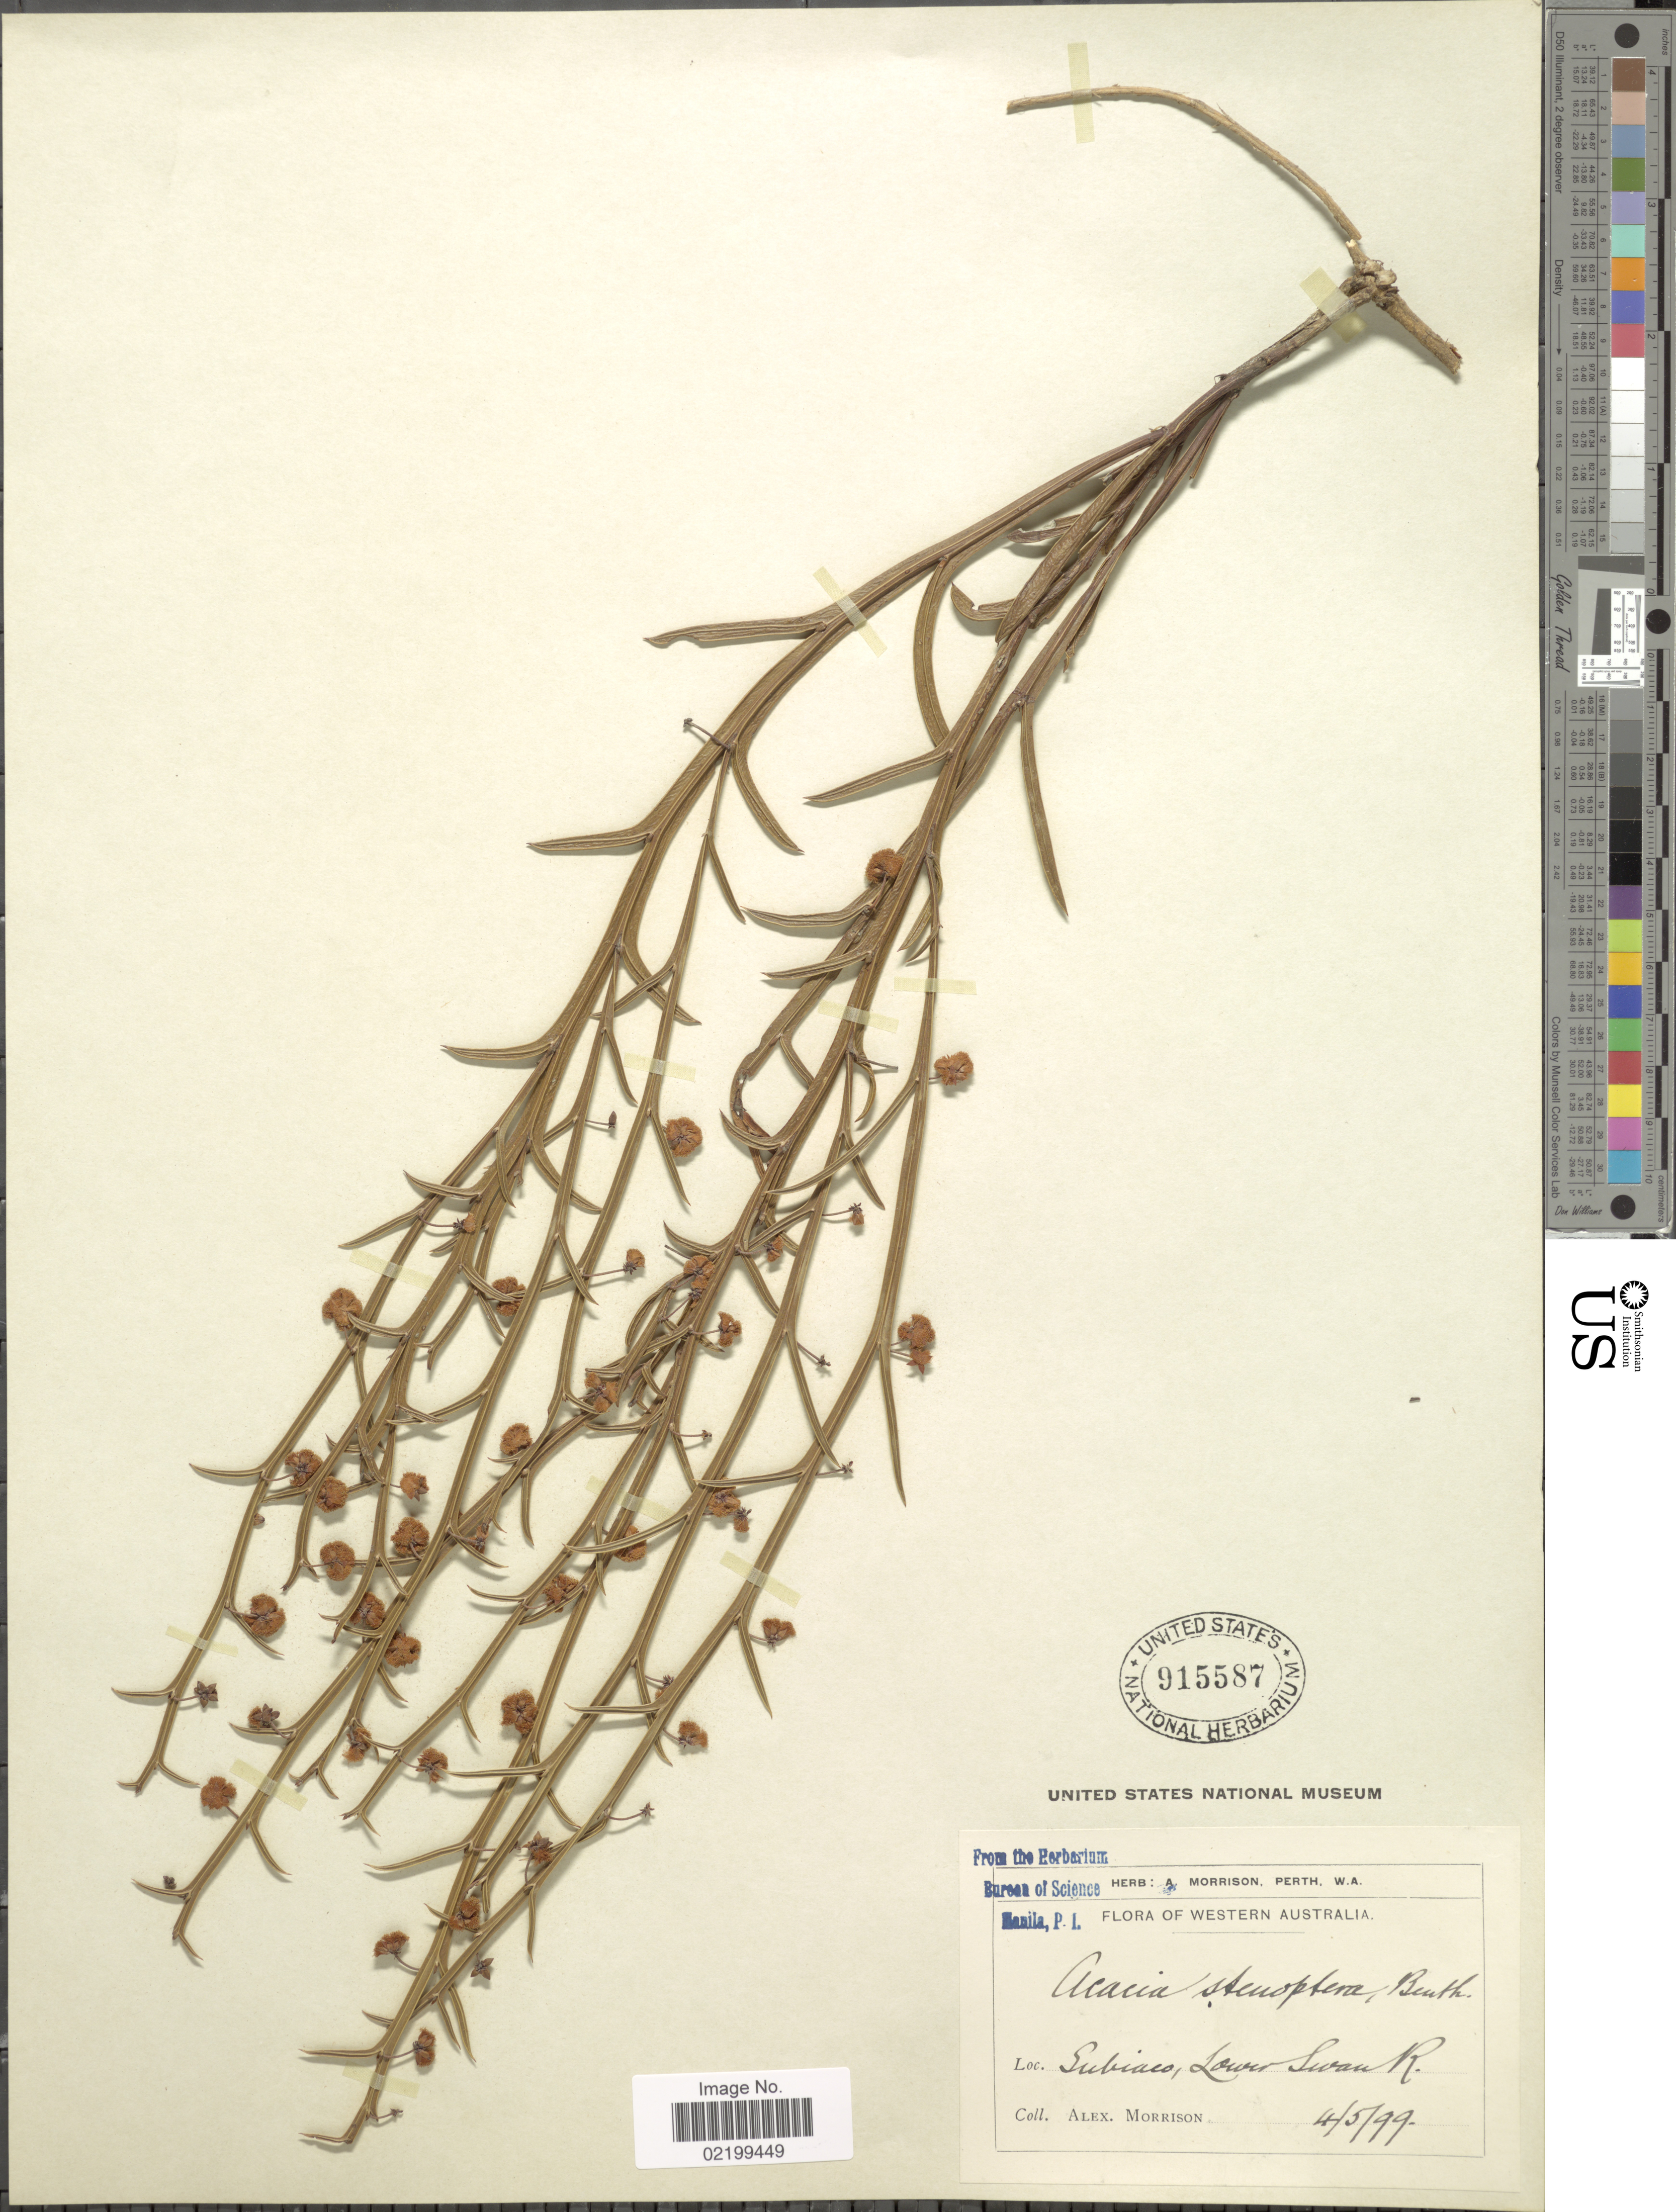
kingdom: Plantae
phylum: Tracheophyta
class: Magnoliopsida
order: Fabales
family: Fabaceae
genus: Acacia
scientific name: Acacia stenoptera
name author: Benth.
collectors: A. Morrison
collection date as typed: Transcribed d/m/y: 4/5/99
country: Australia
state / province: Western Australia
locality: Subiaco, Lower Swan R.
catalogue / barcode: US 915587